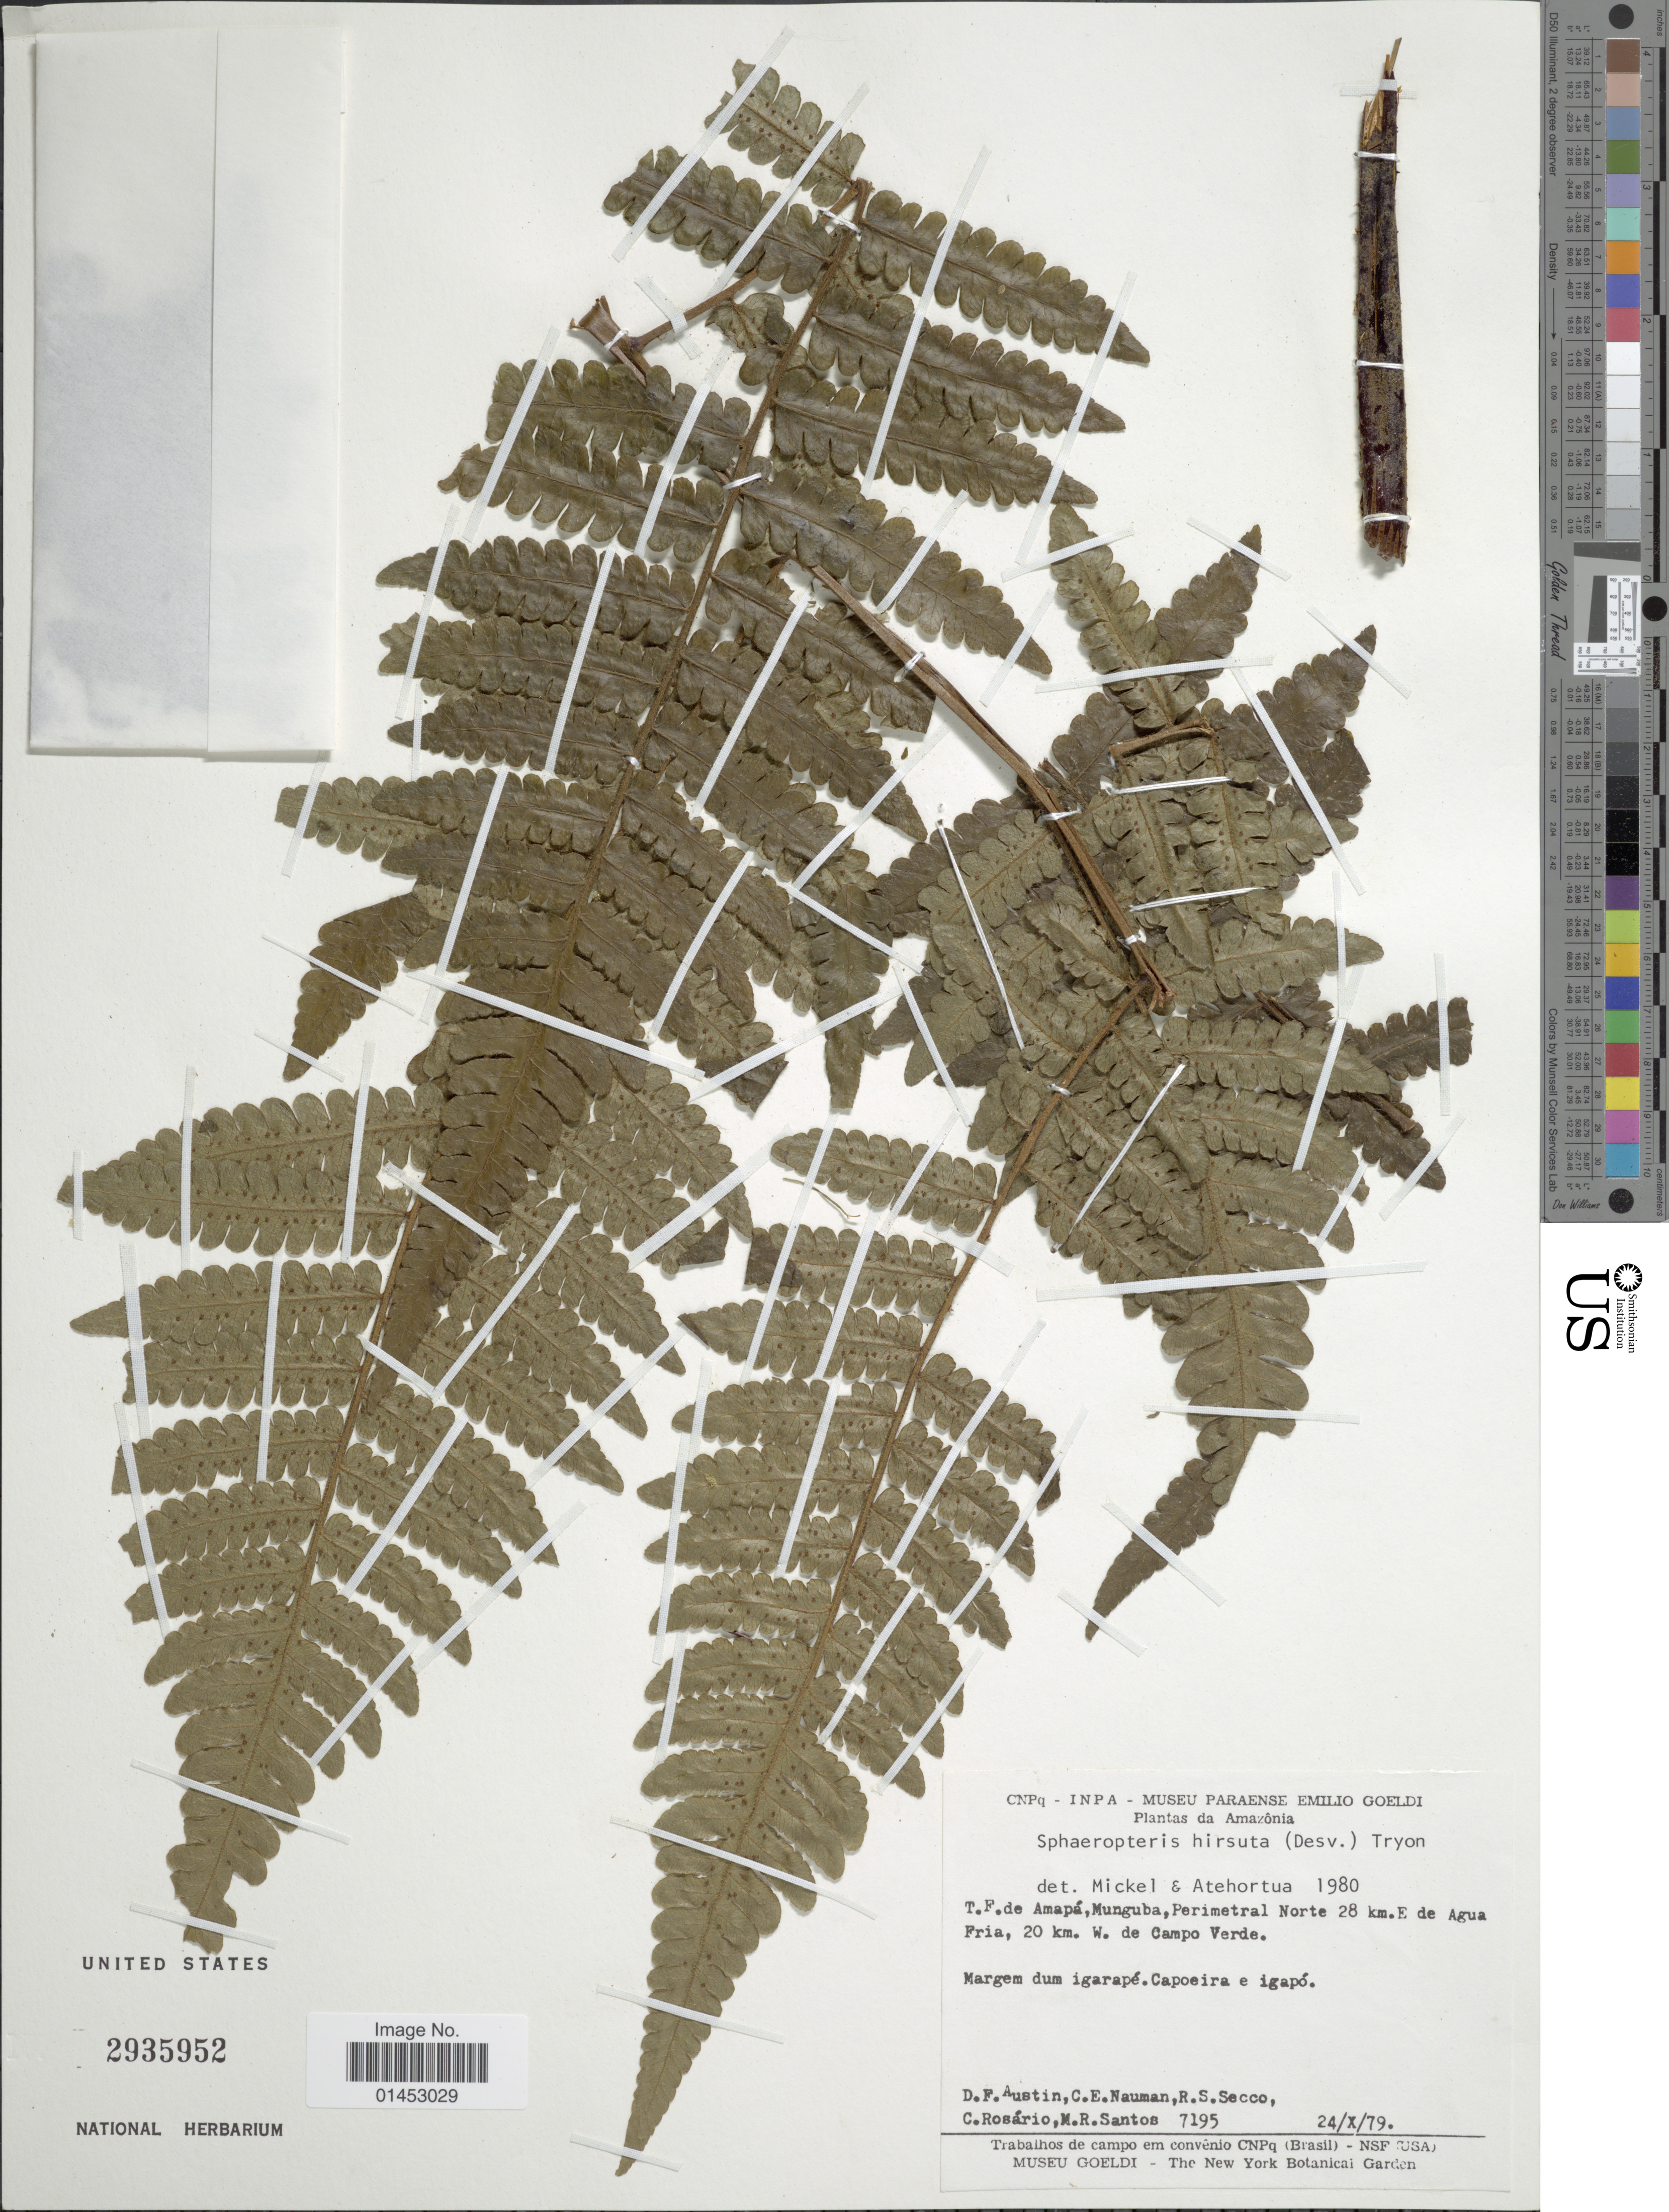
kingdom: Plantae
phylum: Tracheophyta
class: Polypodiopsida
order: Cyatheales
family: Cyatheaceae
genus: Cyathea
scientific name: Cyathea surinamensis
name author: (Miq.) Domin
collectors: D. Austin, C. E. Nauman, R. S. Secco, C. S. Rosario & M. R. dos Santos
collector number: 7195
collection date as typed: Transcribed d/m/y: 24/10/79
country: Peru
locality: T.F. de Amapá, Munguba, Perimetral Norte 28 km. E de Agua Fria, 20 km W de Campo Verde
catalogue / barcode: US 2935952